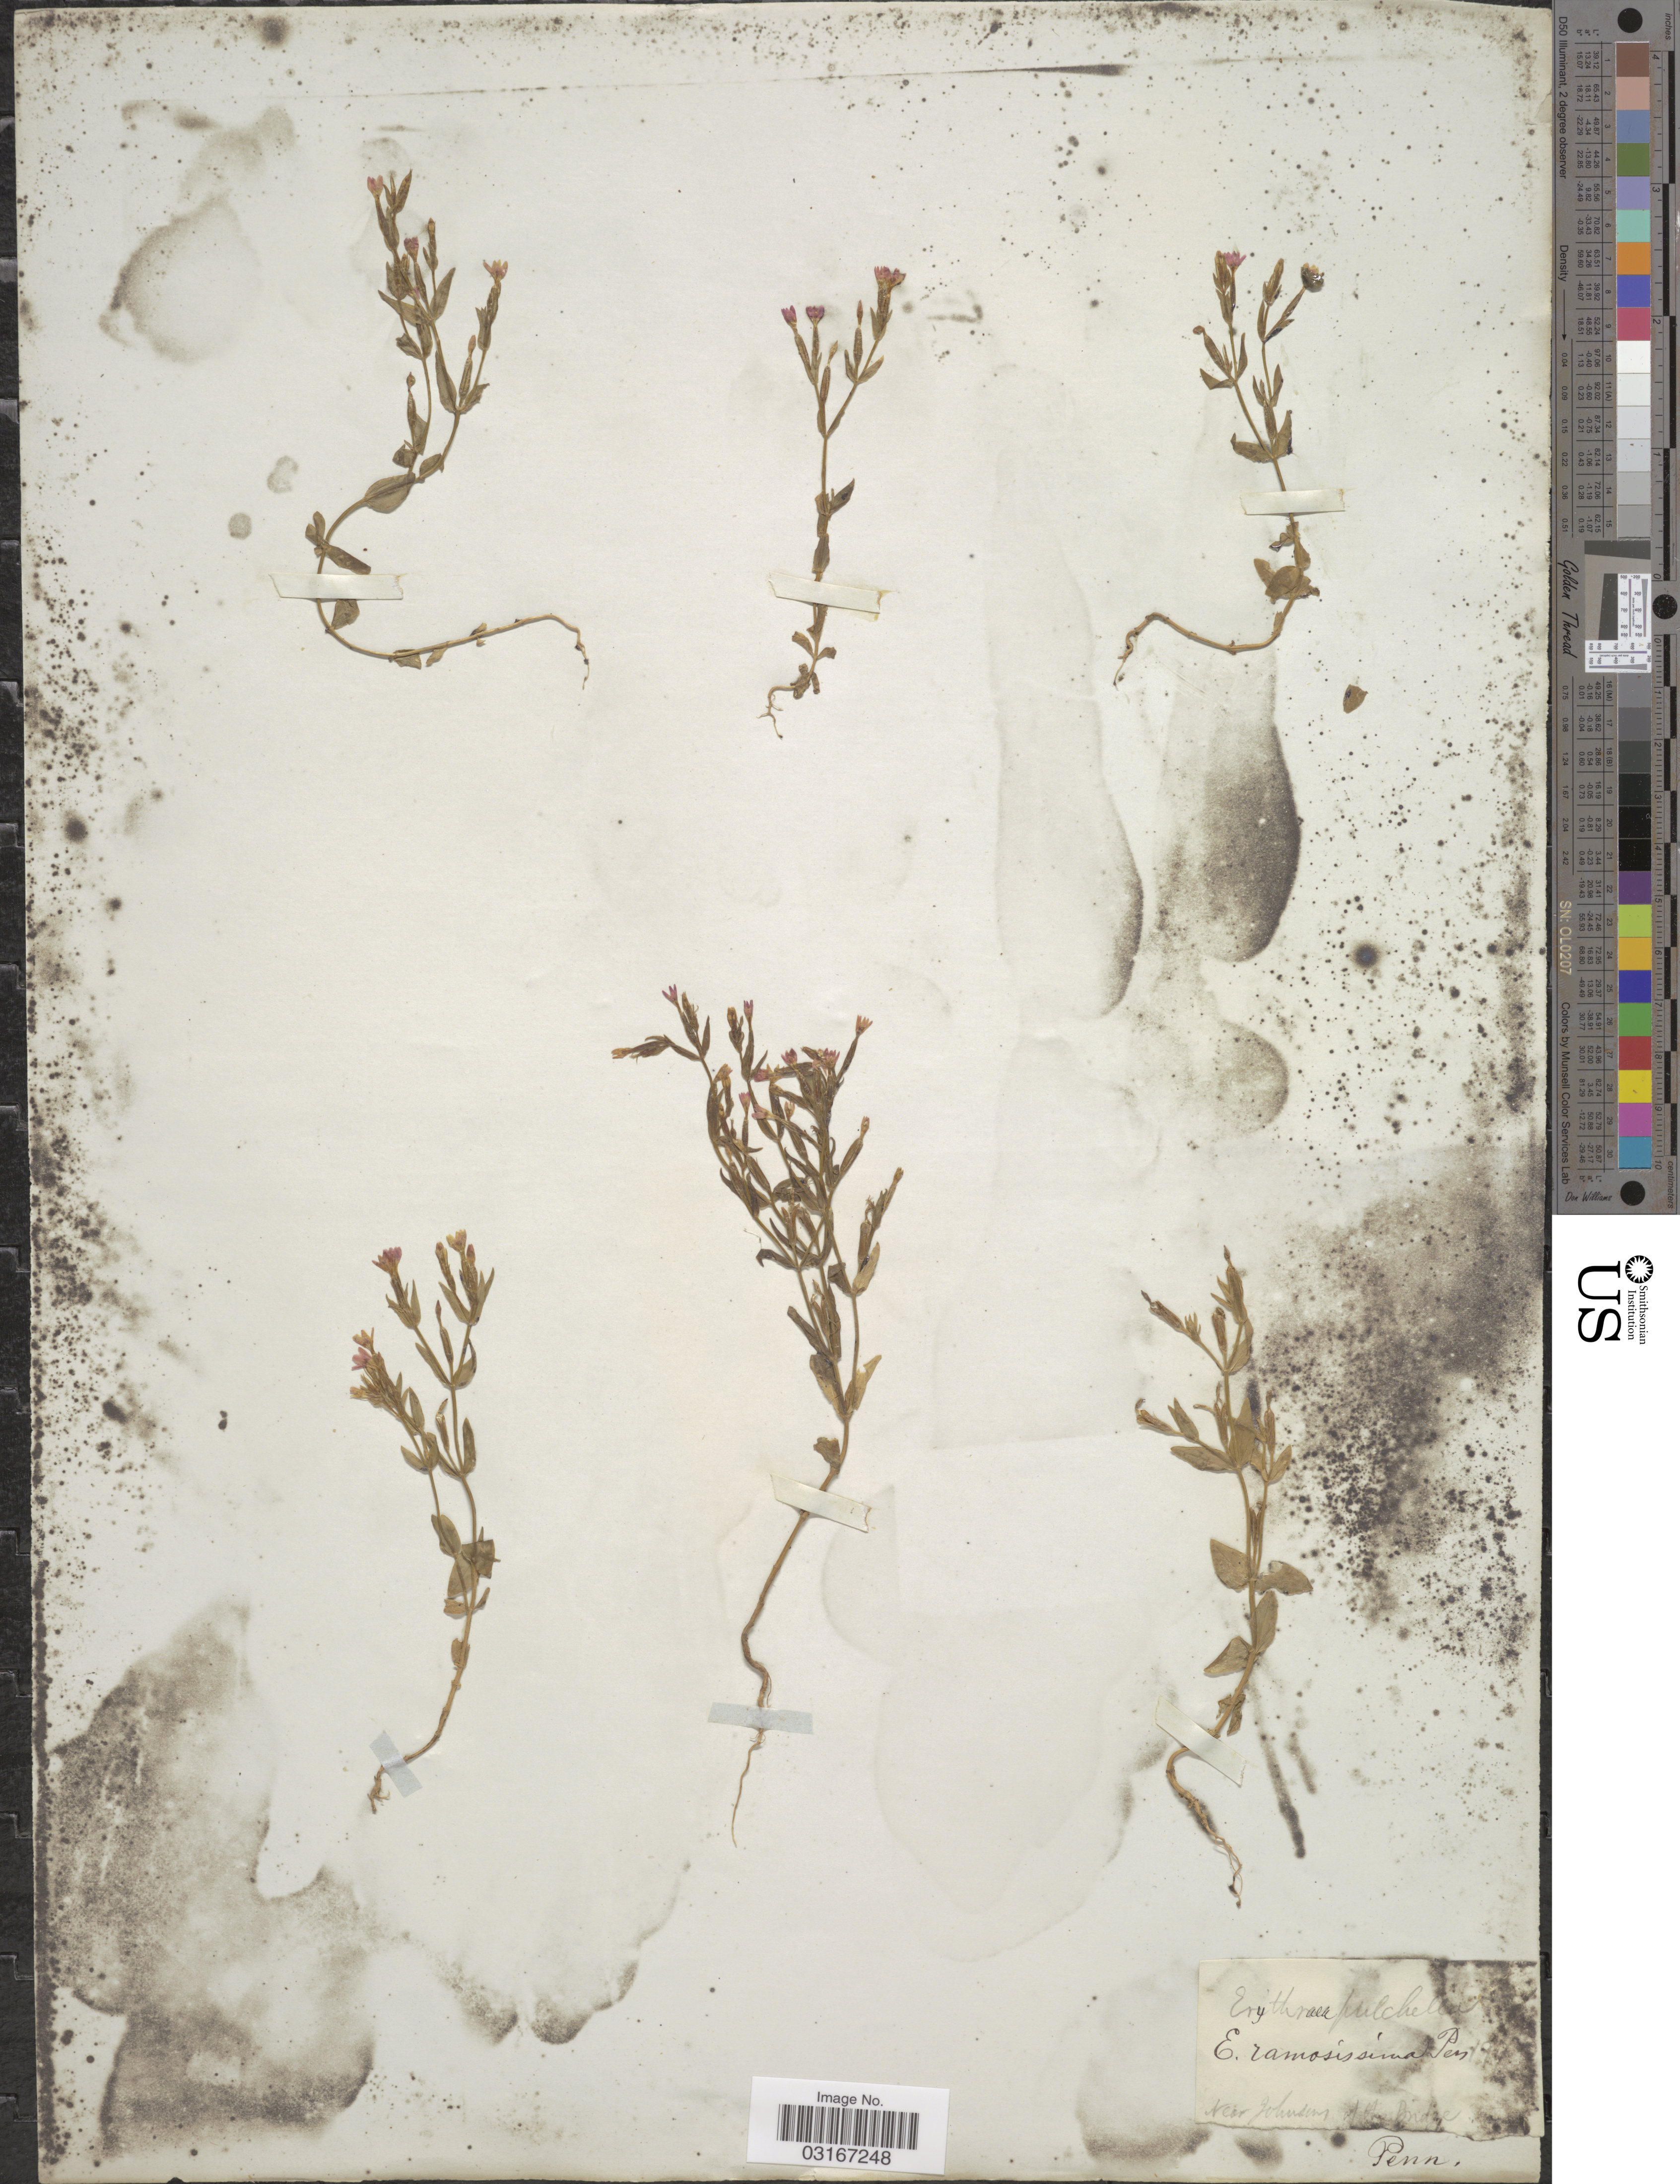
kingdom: Plantae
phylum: Tracheophyta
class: Magnoliopsida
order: Gentianales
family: Gentianaceae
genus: Centaurium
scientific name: Centaurium pulchellum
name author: (Sw.) Druce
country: United States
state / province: Pennsylvania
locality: Near Johnsons of the Bridge.